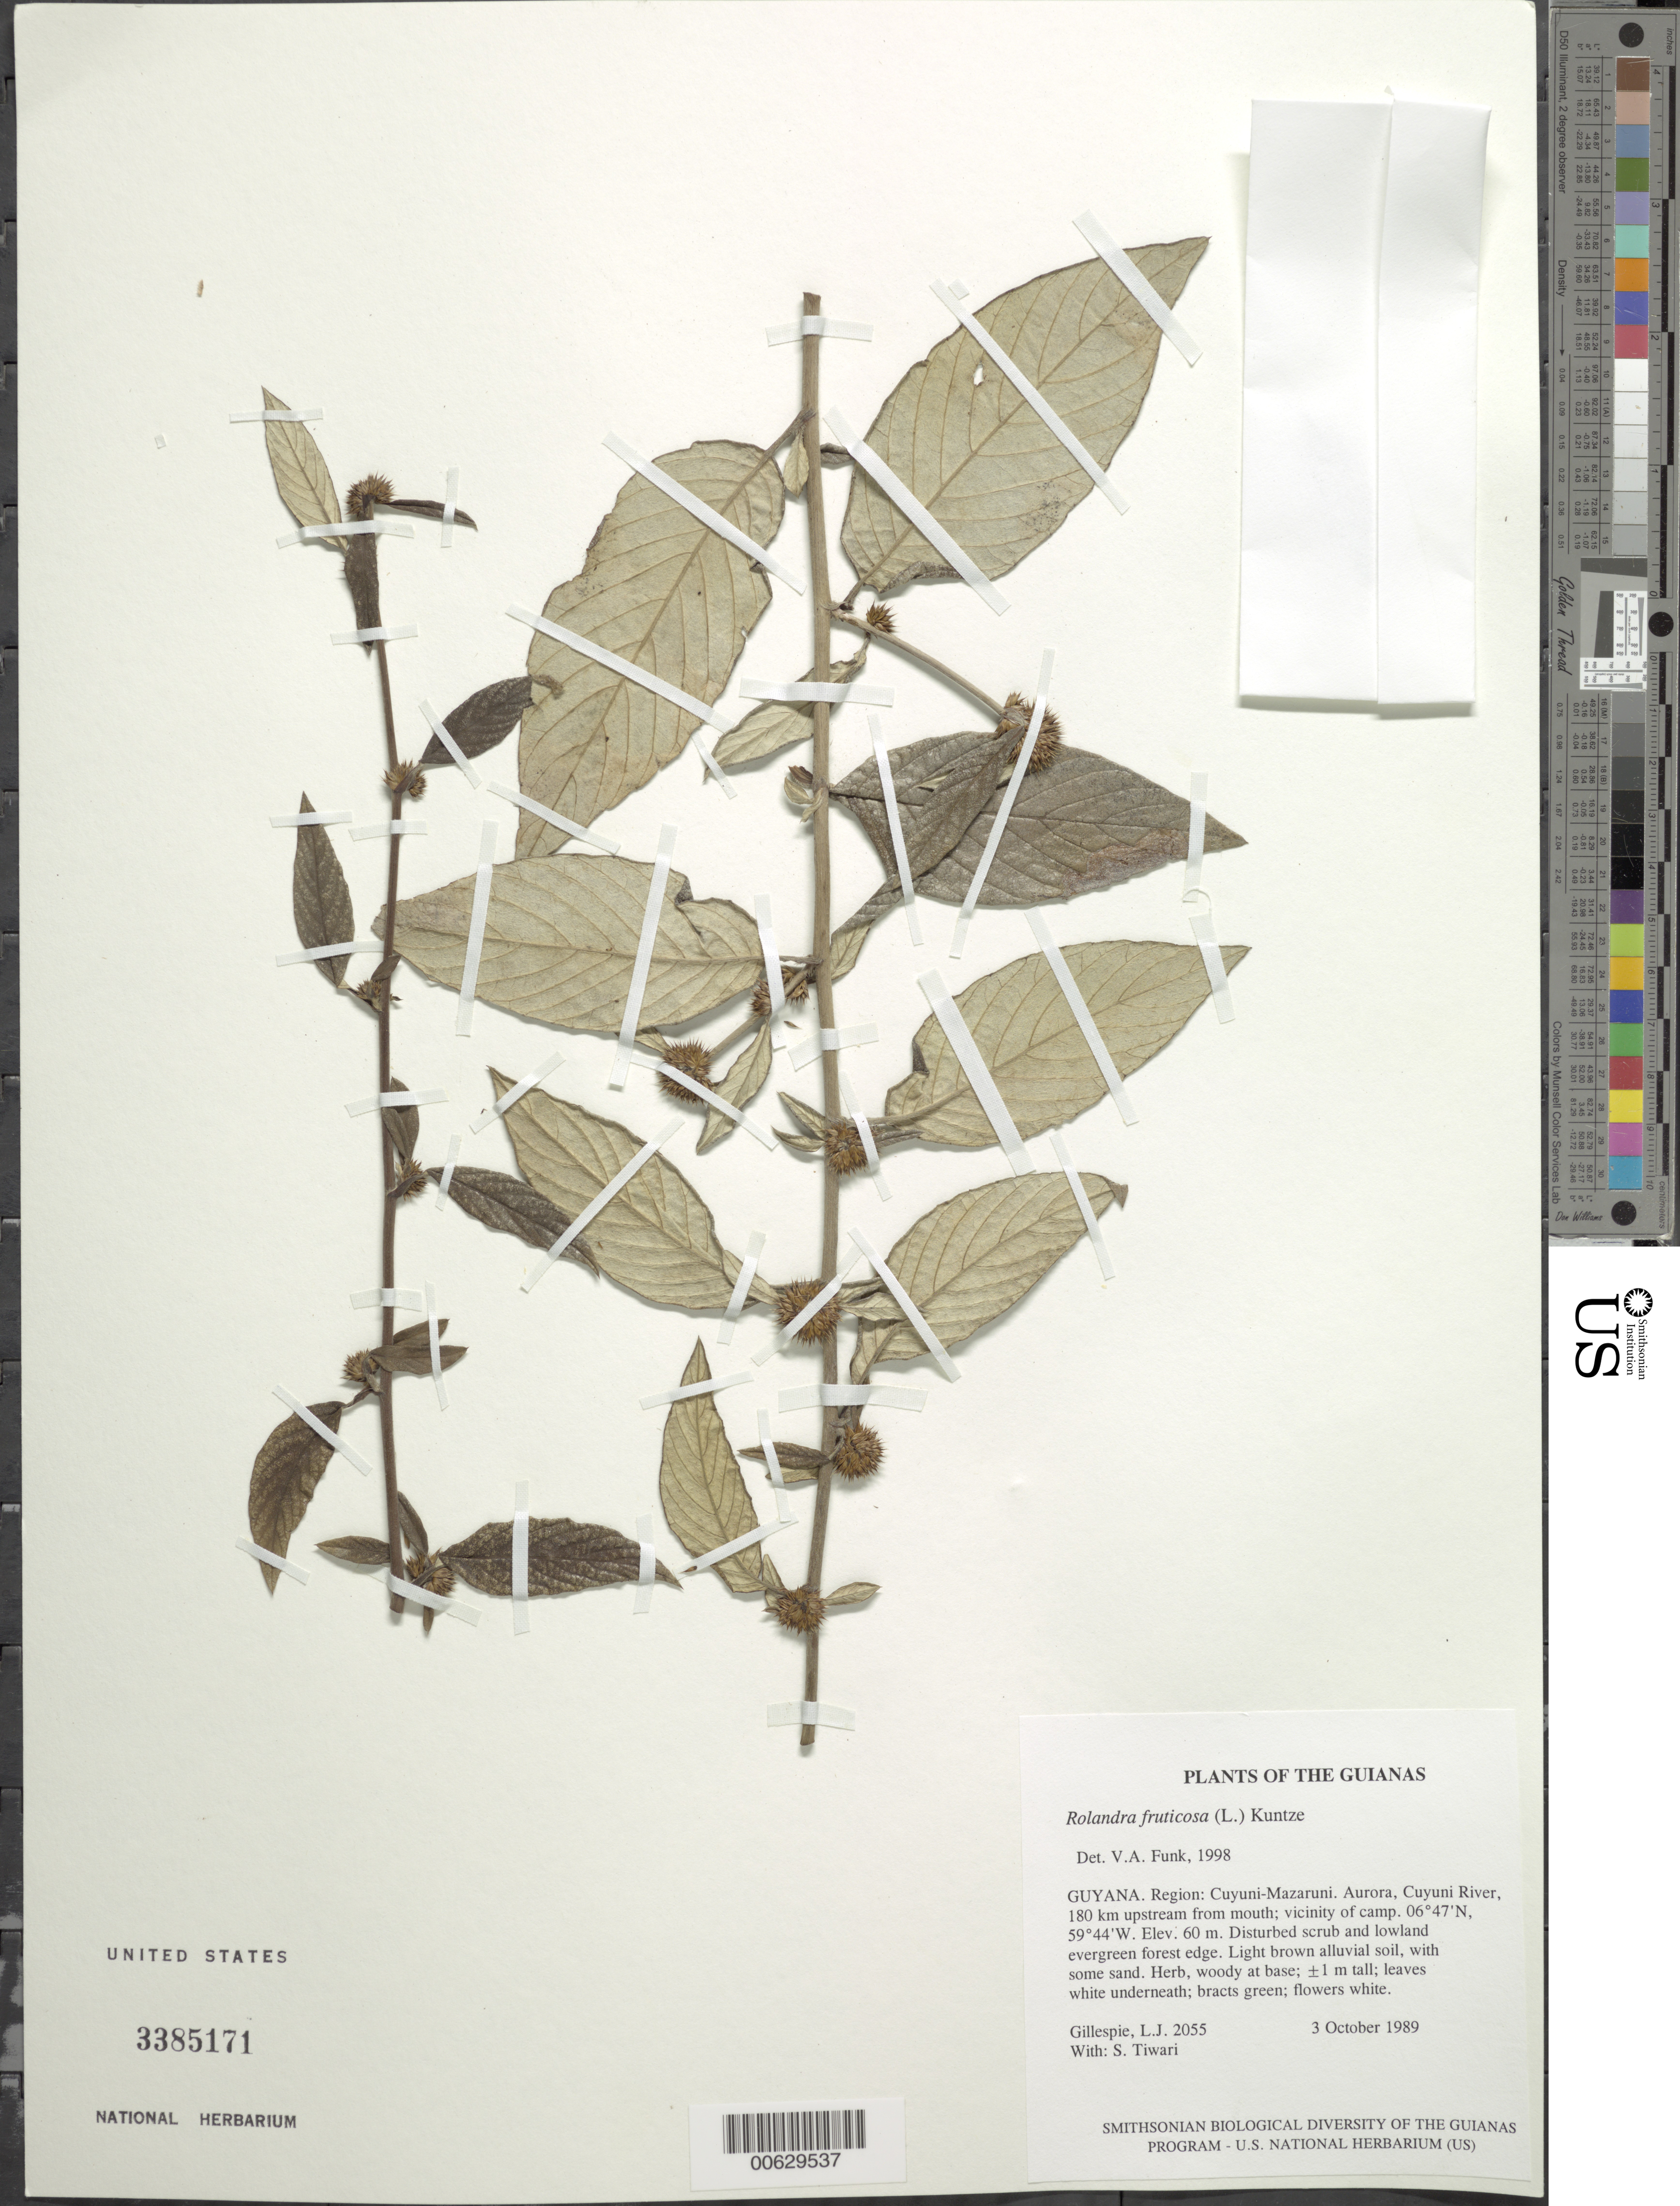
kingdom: Plantae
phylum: Tracheophyta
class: Magnoliopsida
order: Asterales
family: Asteraceae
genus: Rolandra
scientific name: Rolandra fruticosa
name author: (L.) Kuntze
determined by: Funk, Vicki A., (BOT), Smithsonian Institution - National Museum of Natural History (UNITED STATES)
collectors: L. J. Gillespie & S. Tiwari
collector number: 2055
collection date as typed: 3 October 1989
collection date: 1989-10-03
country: Guyana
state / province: Cuyuni-Mazaruni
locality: Aurora, Cuyuni River, 180 km upstream from mouth; vicinity of camp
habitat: Disturbed scrub and lowland evergreen forest edge. Light brown alluvial soil, with some sand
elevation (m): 60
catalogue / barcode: US 3385171